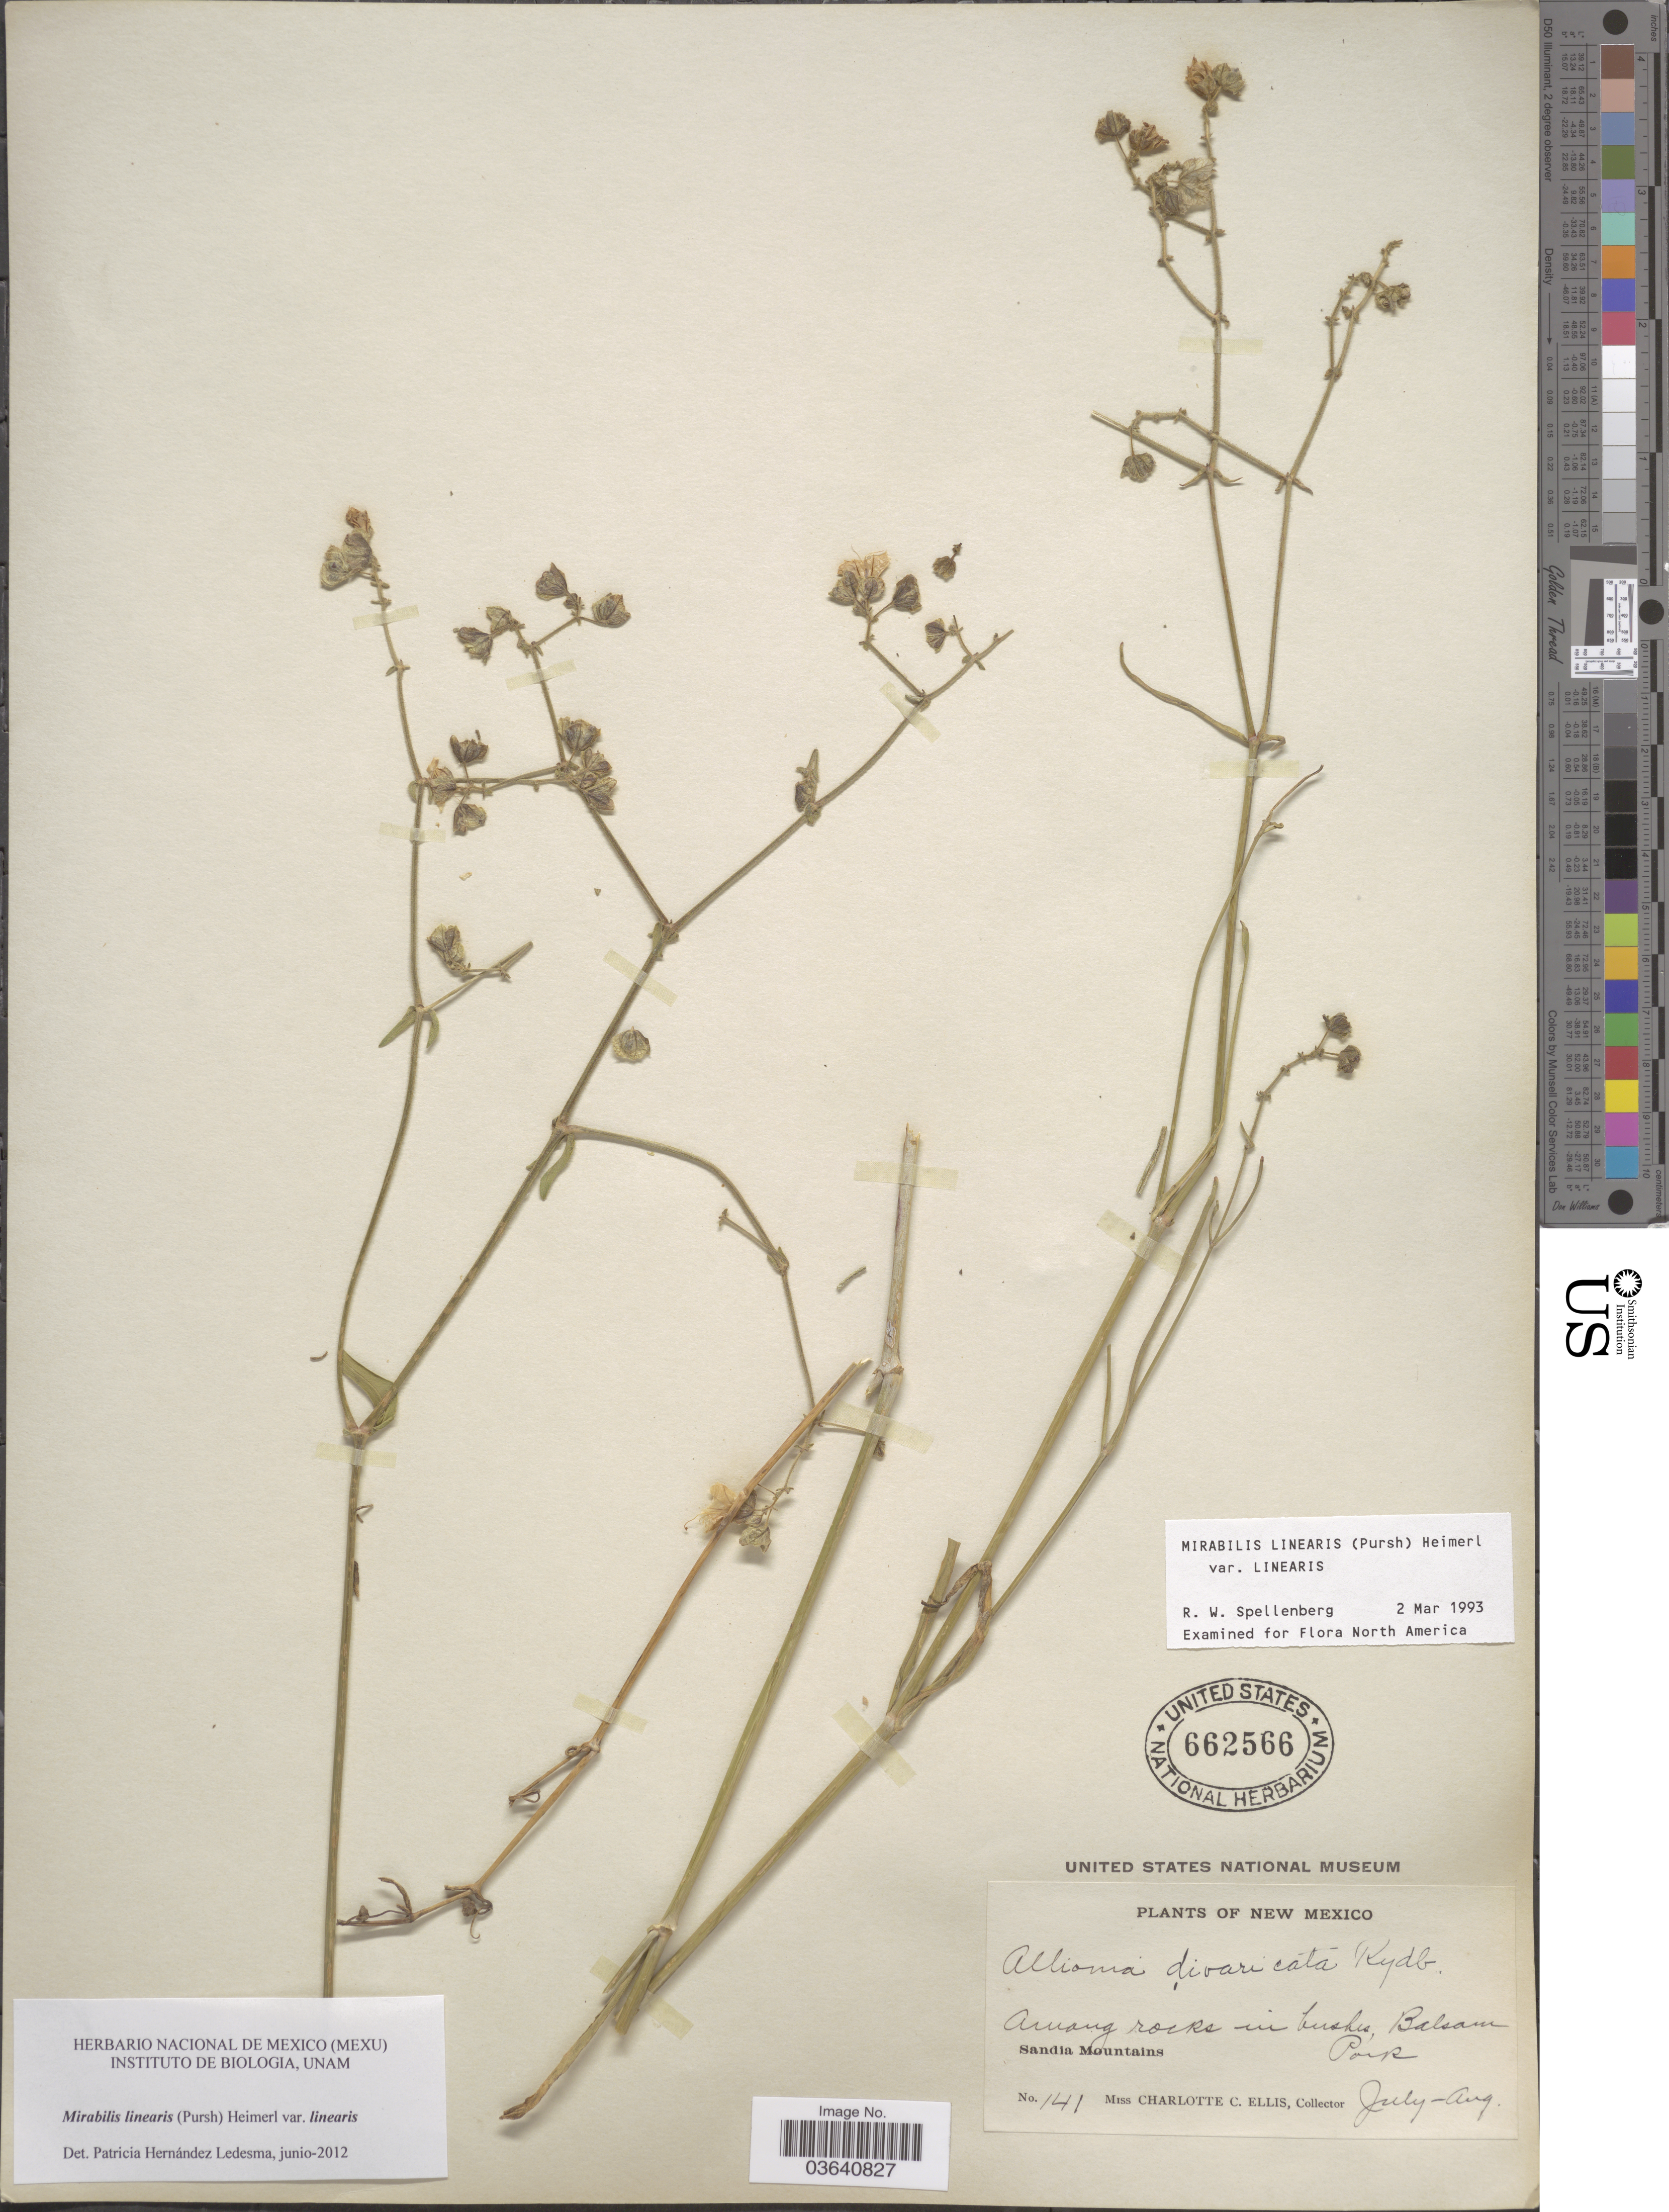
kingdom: Plantae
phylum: Tracheophyta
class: Magnoliopsida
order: Caryophyllales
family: Nyctaginaceae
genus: Mirabilis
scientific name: Mirabilis linearis var. linearis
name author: (Pursh) Heimerl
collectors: C. C. Ellis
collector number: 141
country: United States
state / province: New Mexico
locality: Balsam Park. Sandia Mountains.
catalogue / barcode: US 662566